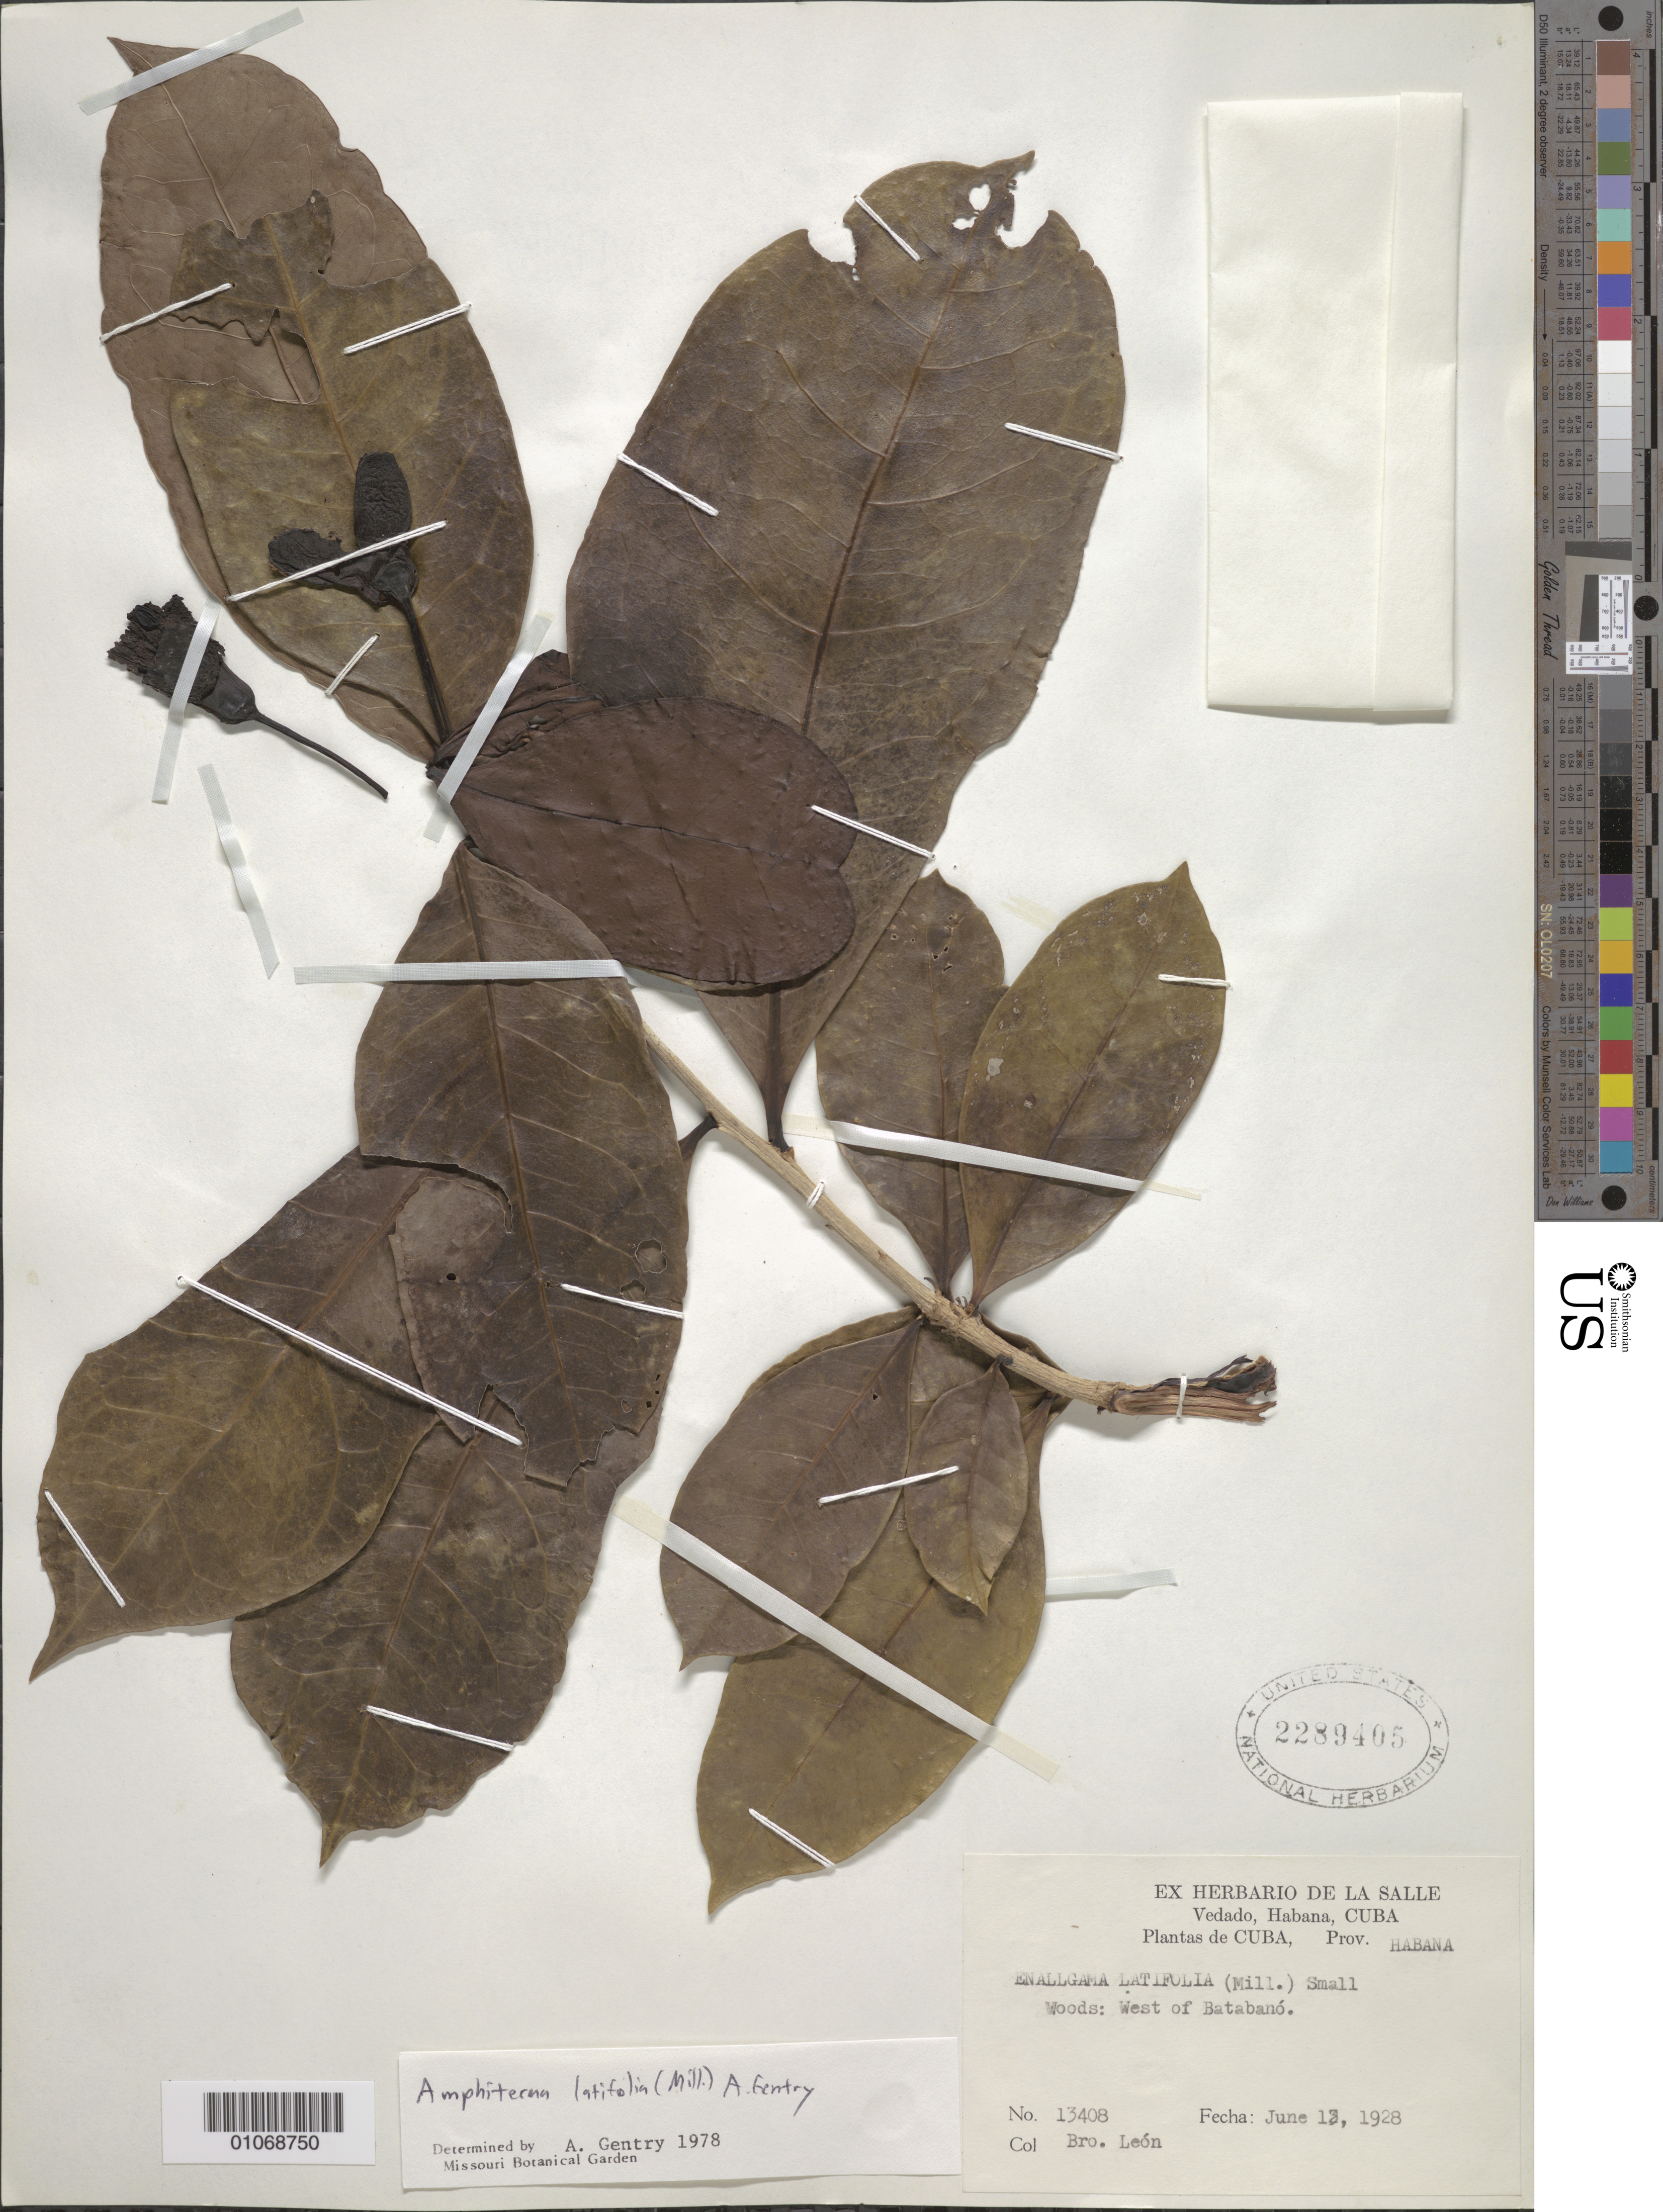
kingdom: Plantae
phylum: Tracheophyta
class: Magnoliopsida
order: Lamiales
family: Bignoniaceae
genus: Amphitecna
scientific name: Amphitecna latifolia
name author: (Mill.) A.H. Gentry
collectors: Bro. León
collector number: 13408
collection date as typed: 13 Jun 1928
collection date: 1928-06-13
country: Cuba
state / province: La Habana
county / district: Batabanó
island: Cuba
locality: Woods west of Batabano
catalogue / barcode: US 2289405